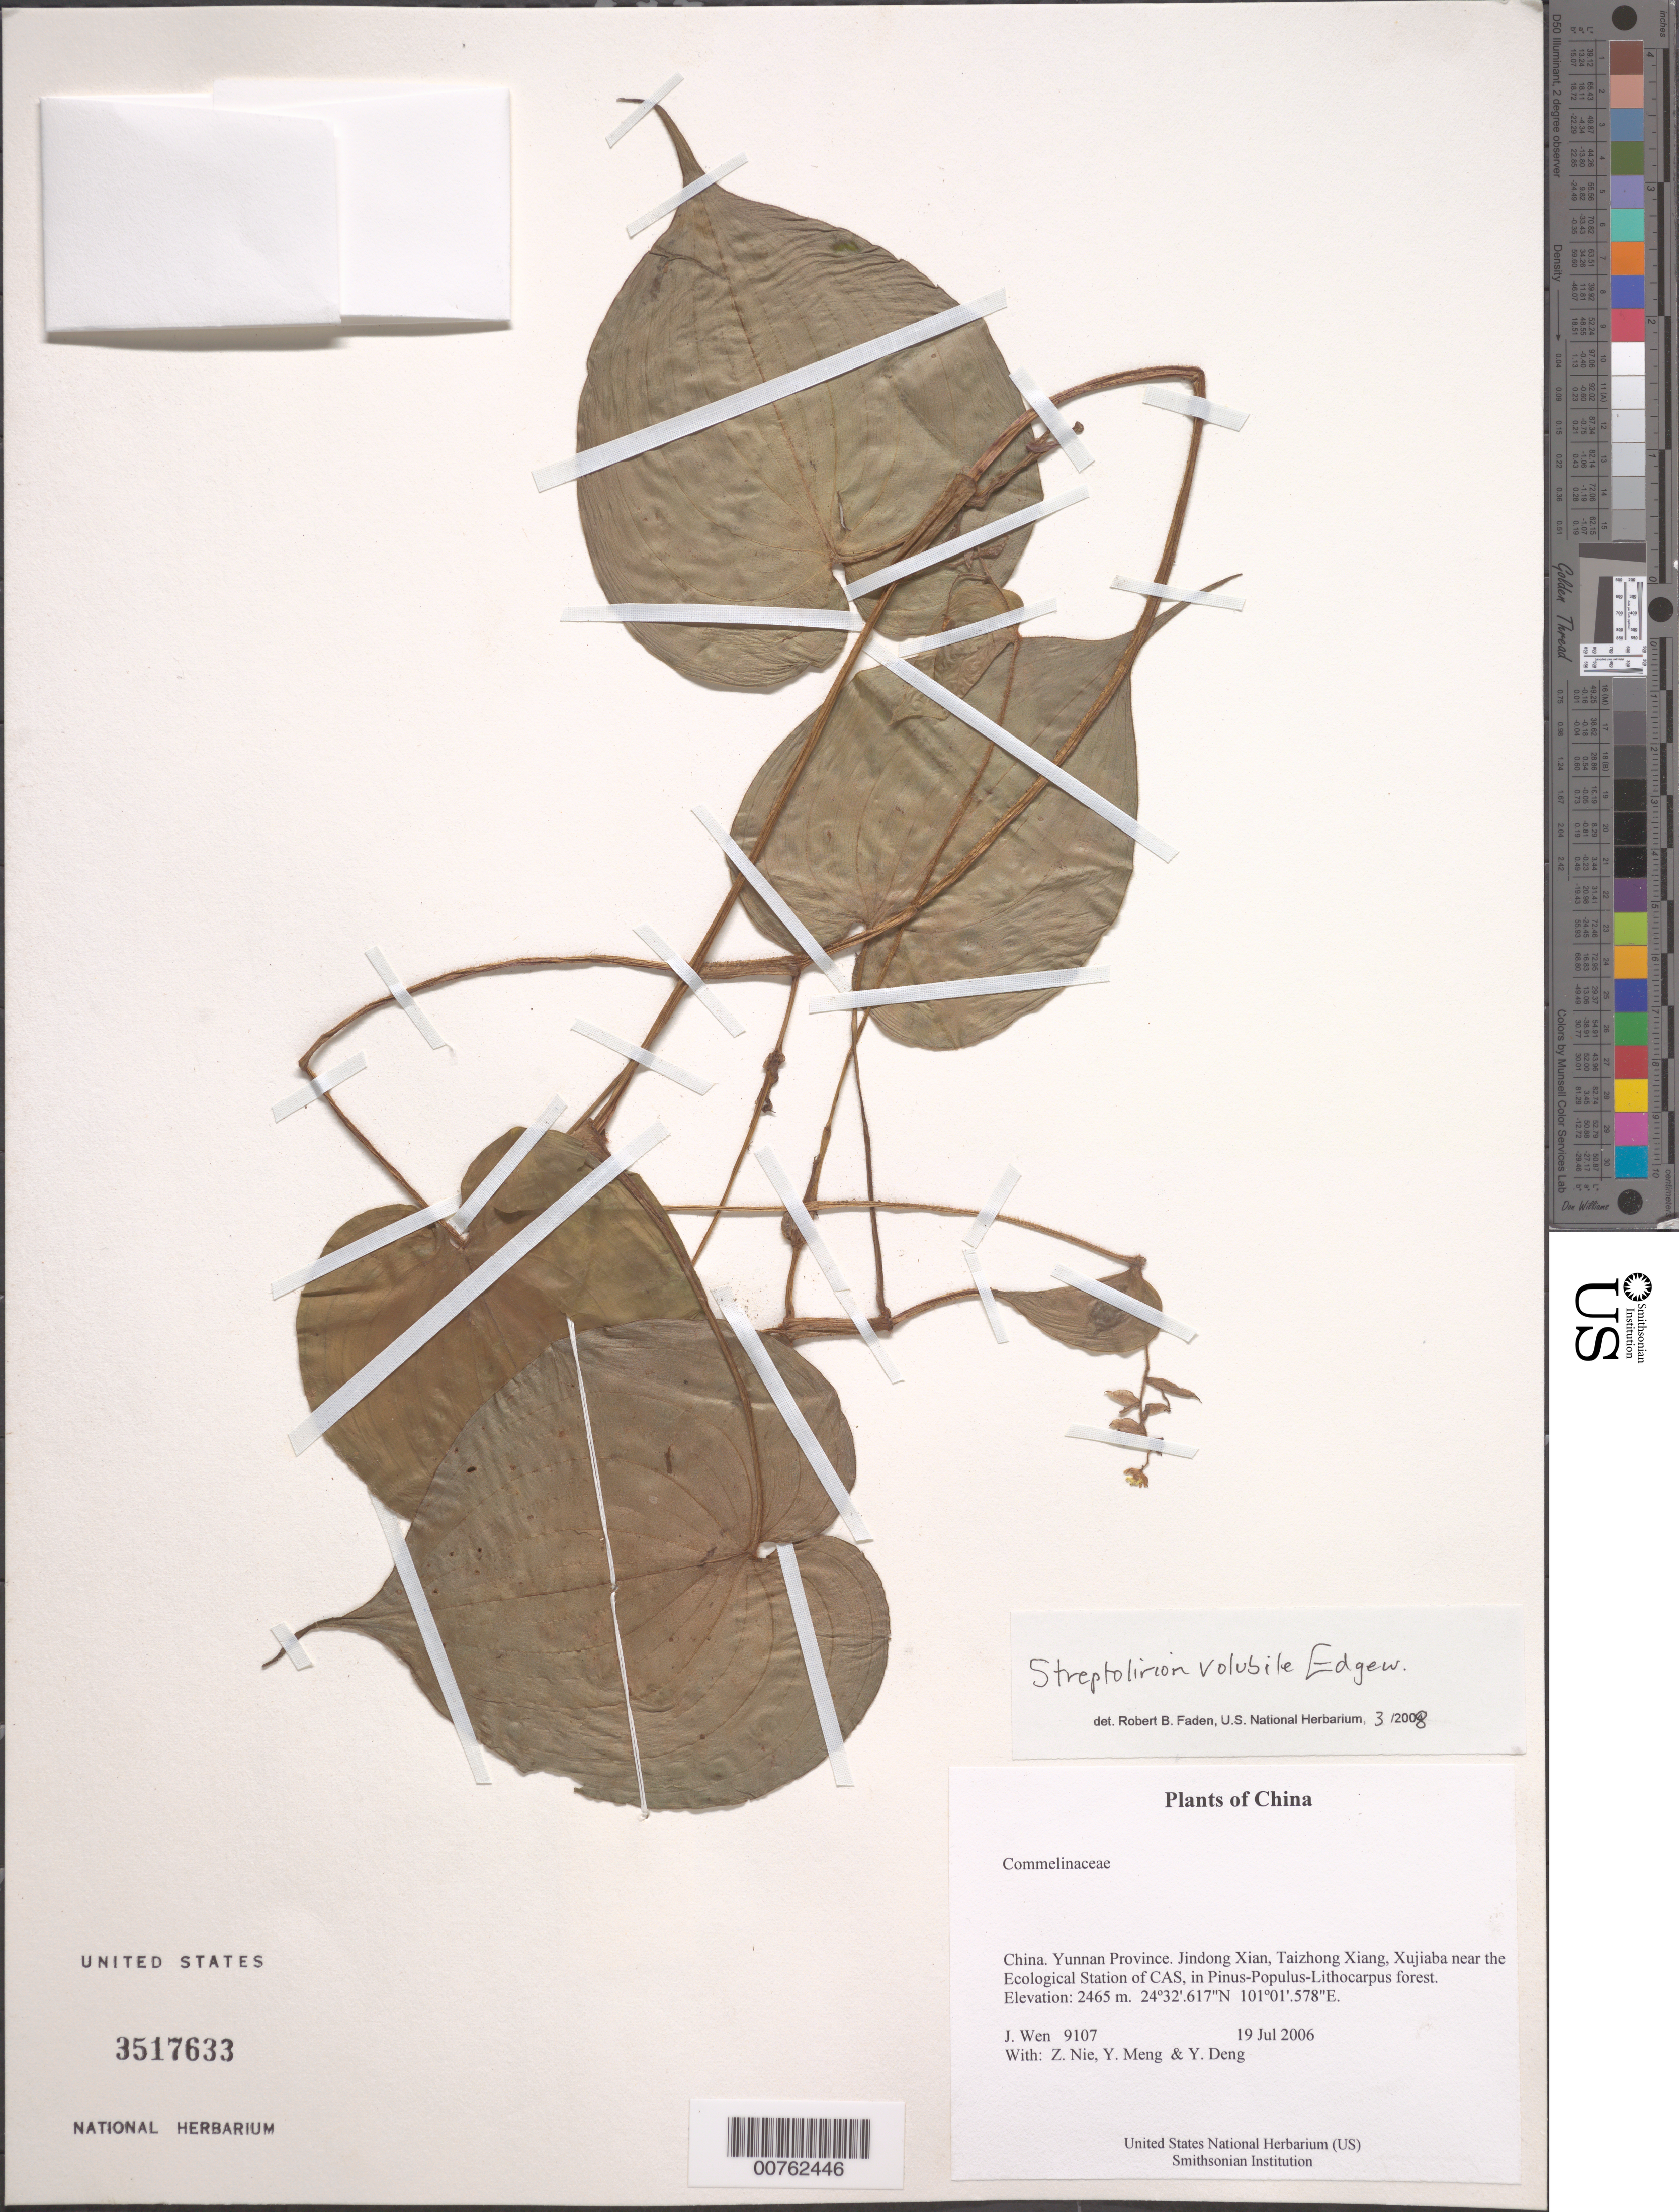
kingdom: Plantae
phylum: Tracheophyta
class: Liliopsida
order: Commelinales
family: Commelinaceae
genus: Streptolirion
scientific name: Streptolirion volubile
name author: Edgew.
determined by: Faden, Robert B., (US), Smithsonian Institution - National Museum of Natural History (UNITED STATES)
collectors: J. Wen et al.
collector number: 9107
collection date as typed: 19 Jul 2006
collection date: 2006-07-19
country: China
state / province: Yunnan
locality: Jindong Xian, Taizhong Xiang, Xujiaba near the Ecological Station of CAS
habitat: in Pinus-Populus-Lithocarpus forest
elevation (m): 2465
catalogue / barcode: US 3517633